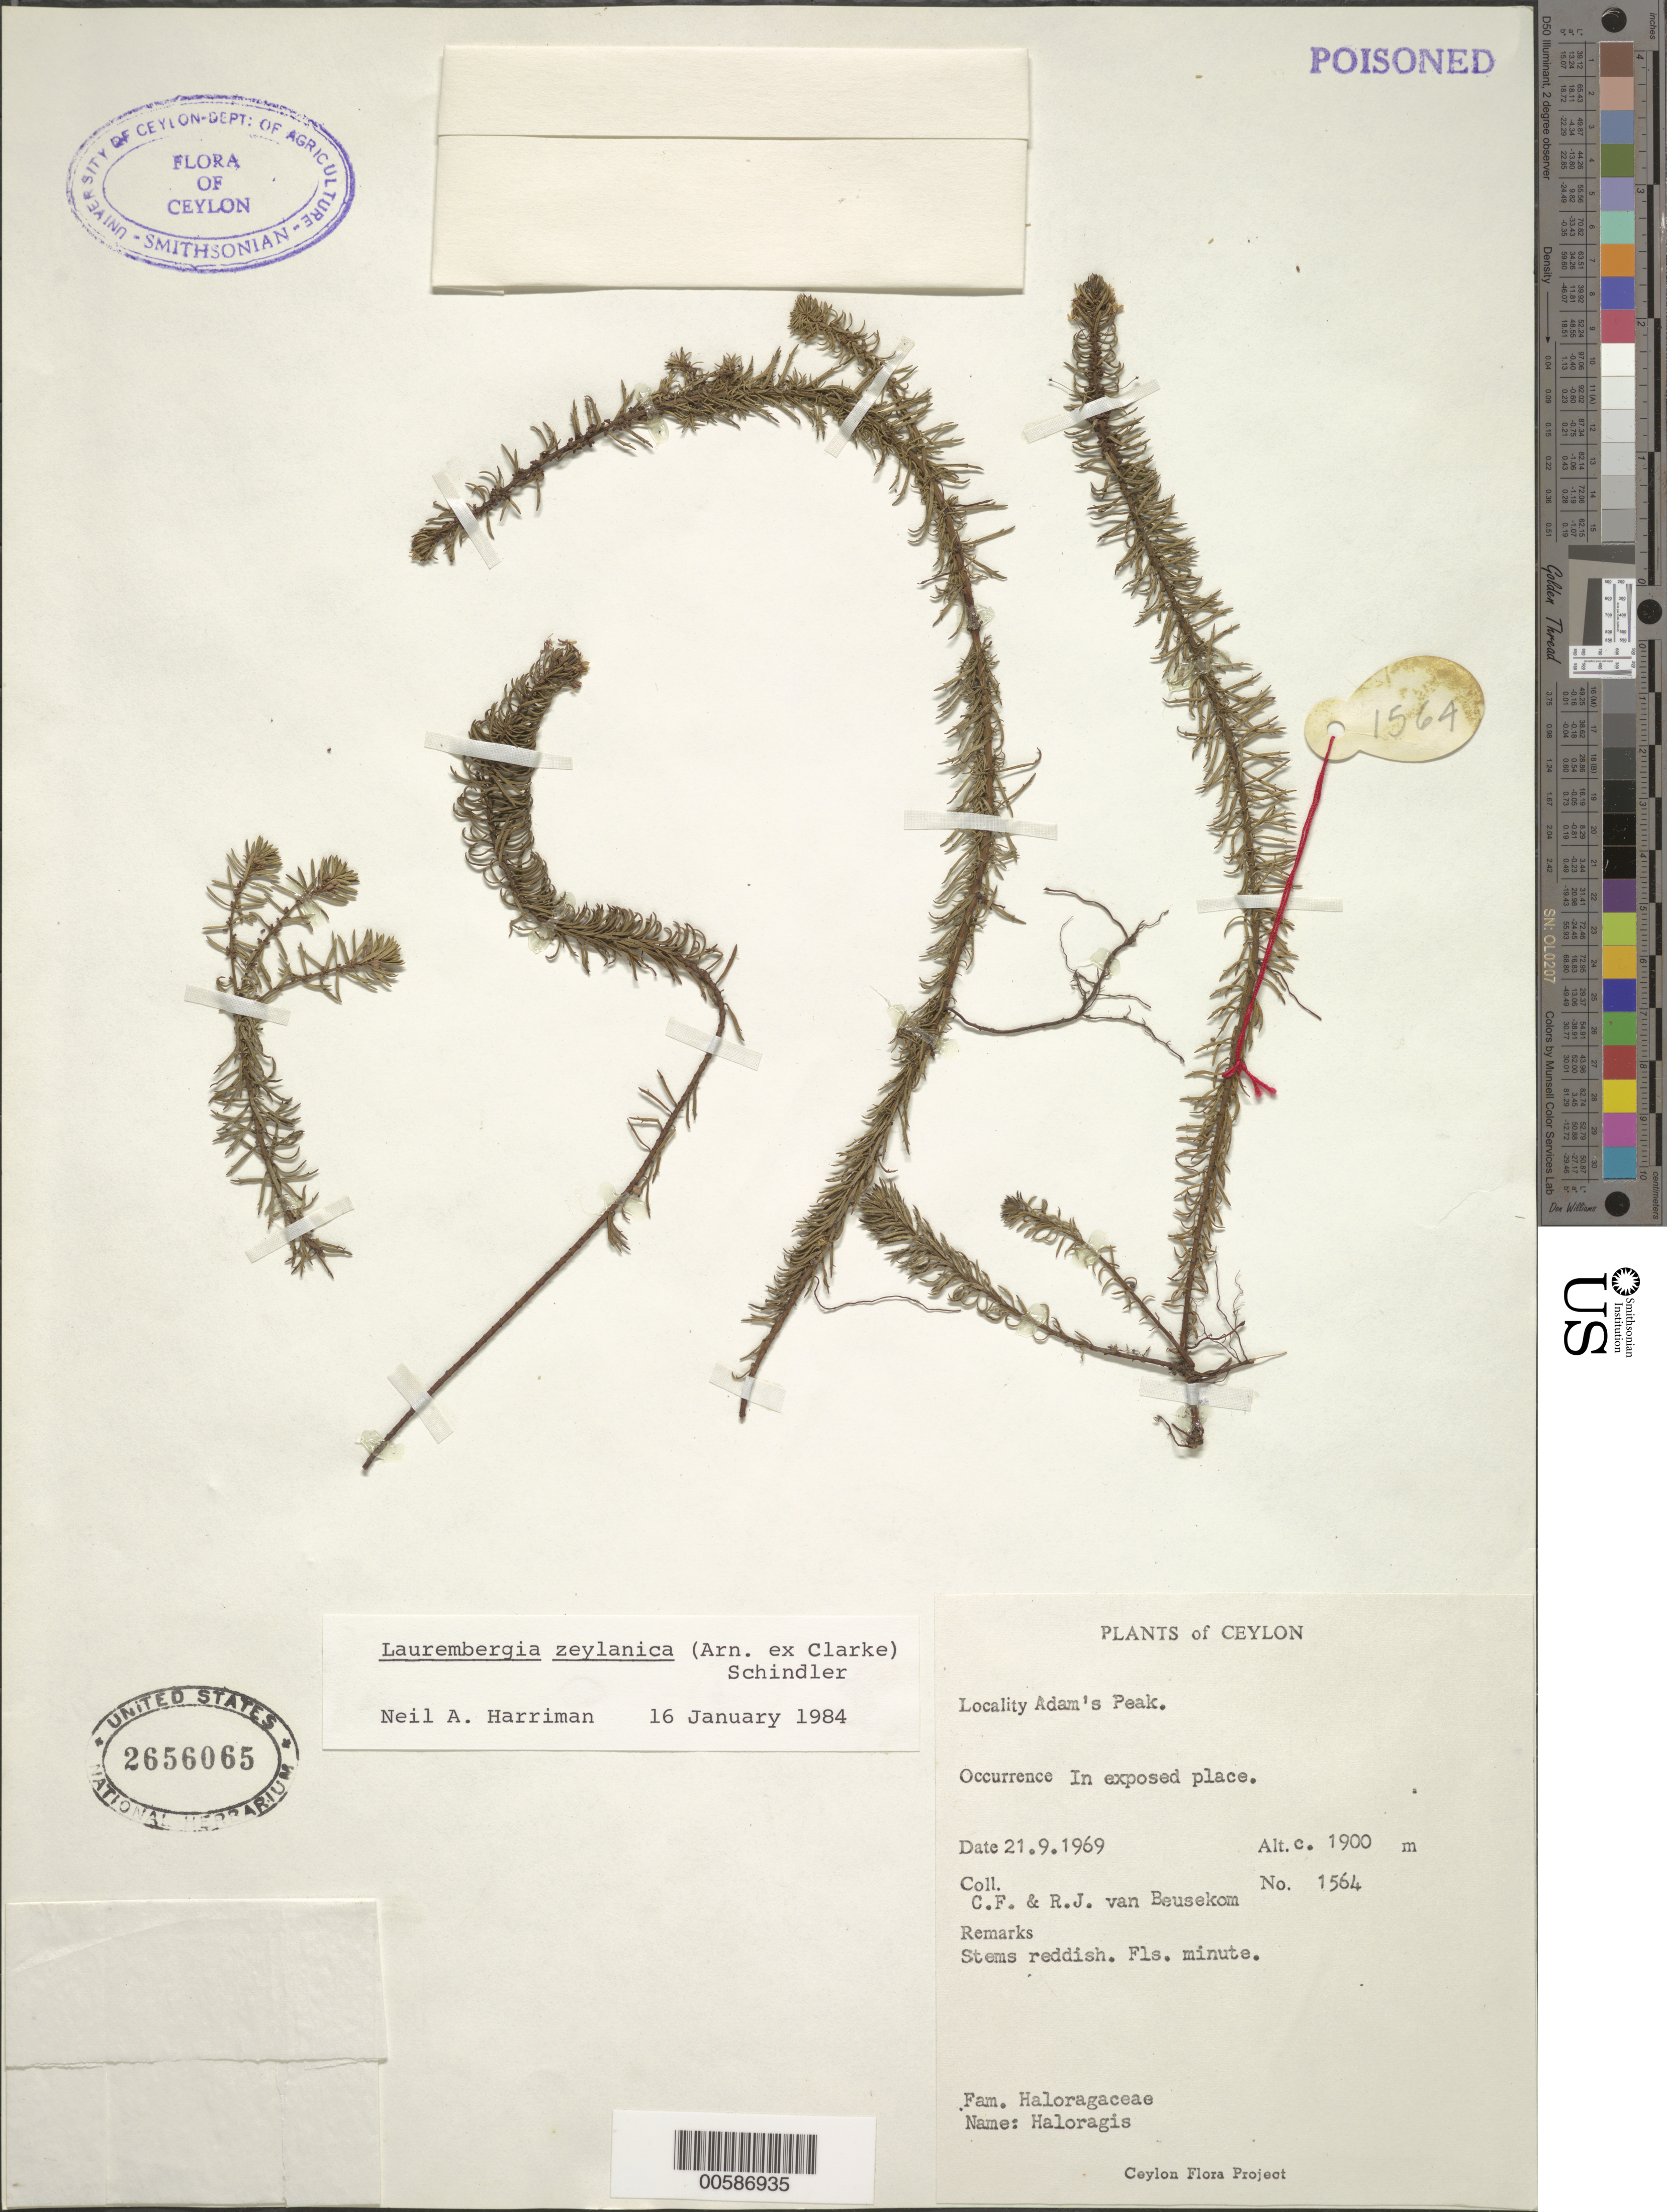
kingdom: Plantae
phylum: Tracheophyta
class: Magnoliopsida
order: Saxifragales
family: Haloragaceae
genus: Laurembergia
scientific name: Laurembergia zeylanica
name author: (Arn. ex C.B. Clarke) Schindl.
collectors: C. F. Beusekom & R. Beusekom-Osinga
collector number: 1564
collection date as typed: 21 Sep 1969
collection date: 1969-09-21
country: Sri Lanka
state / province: Sabaragamuwa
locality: Adam's Peak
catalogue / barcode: US 2656065